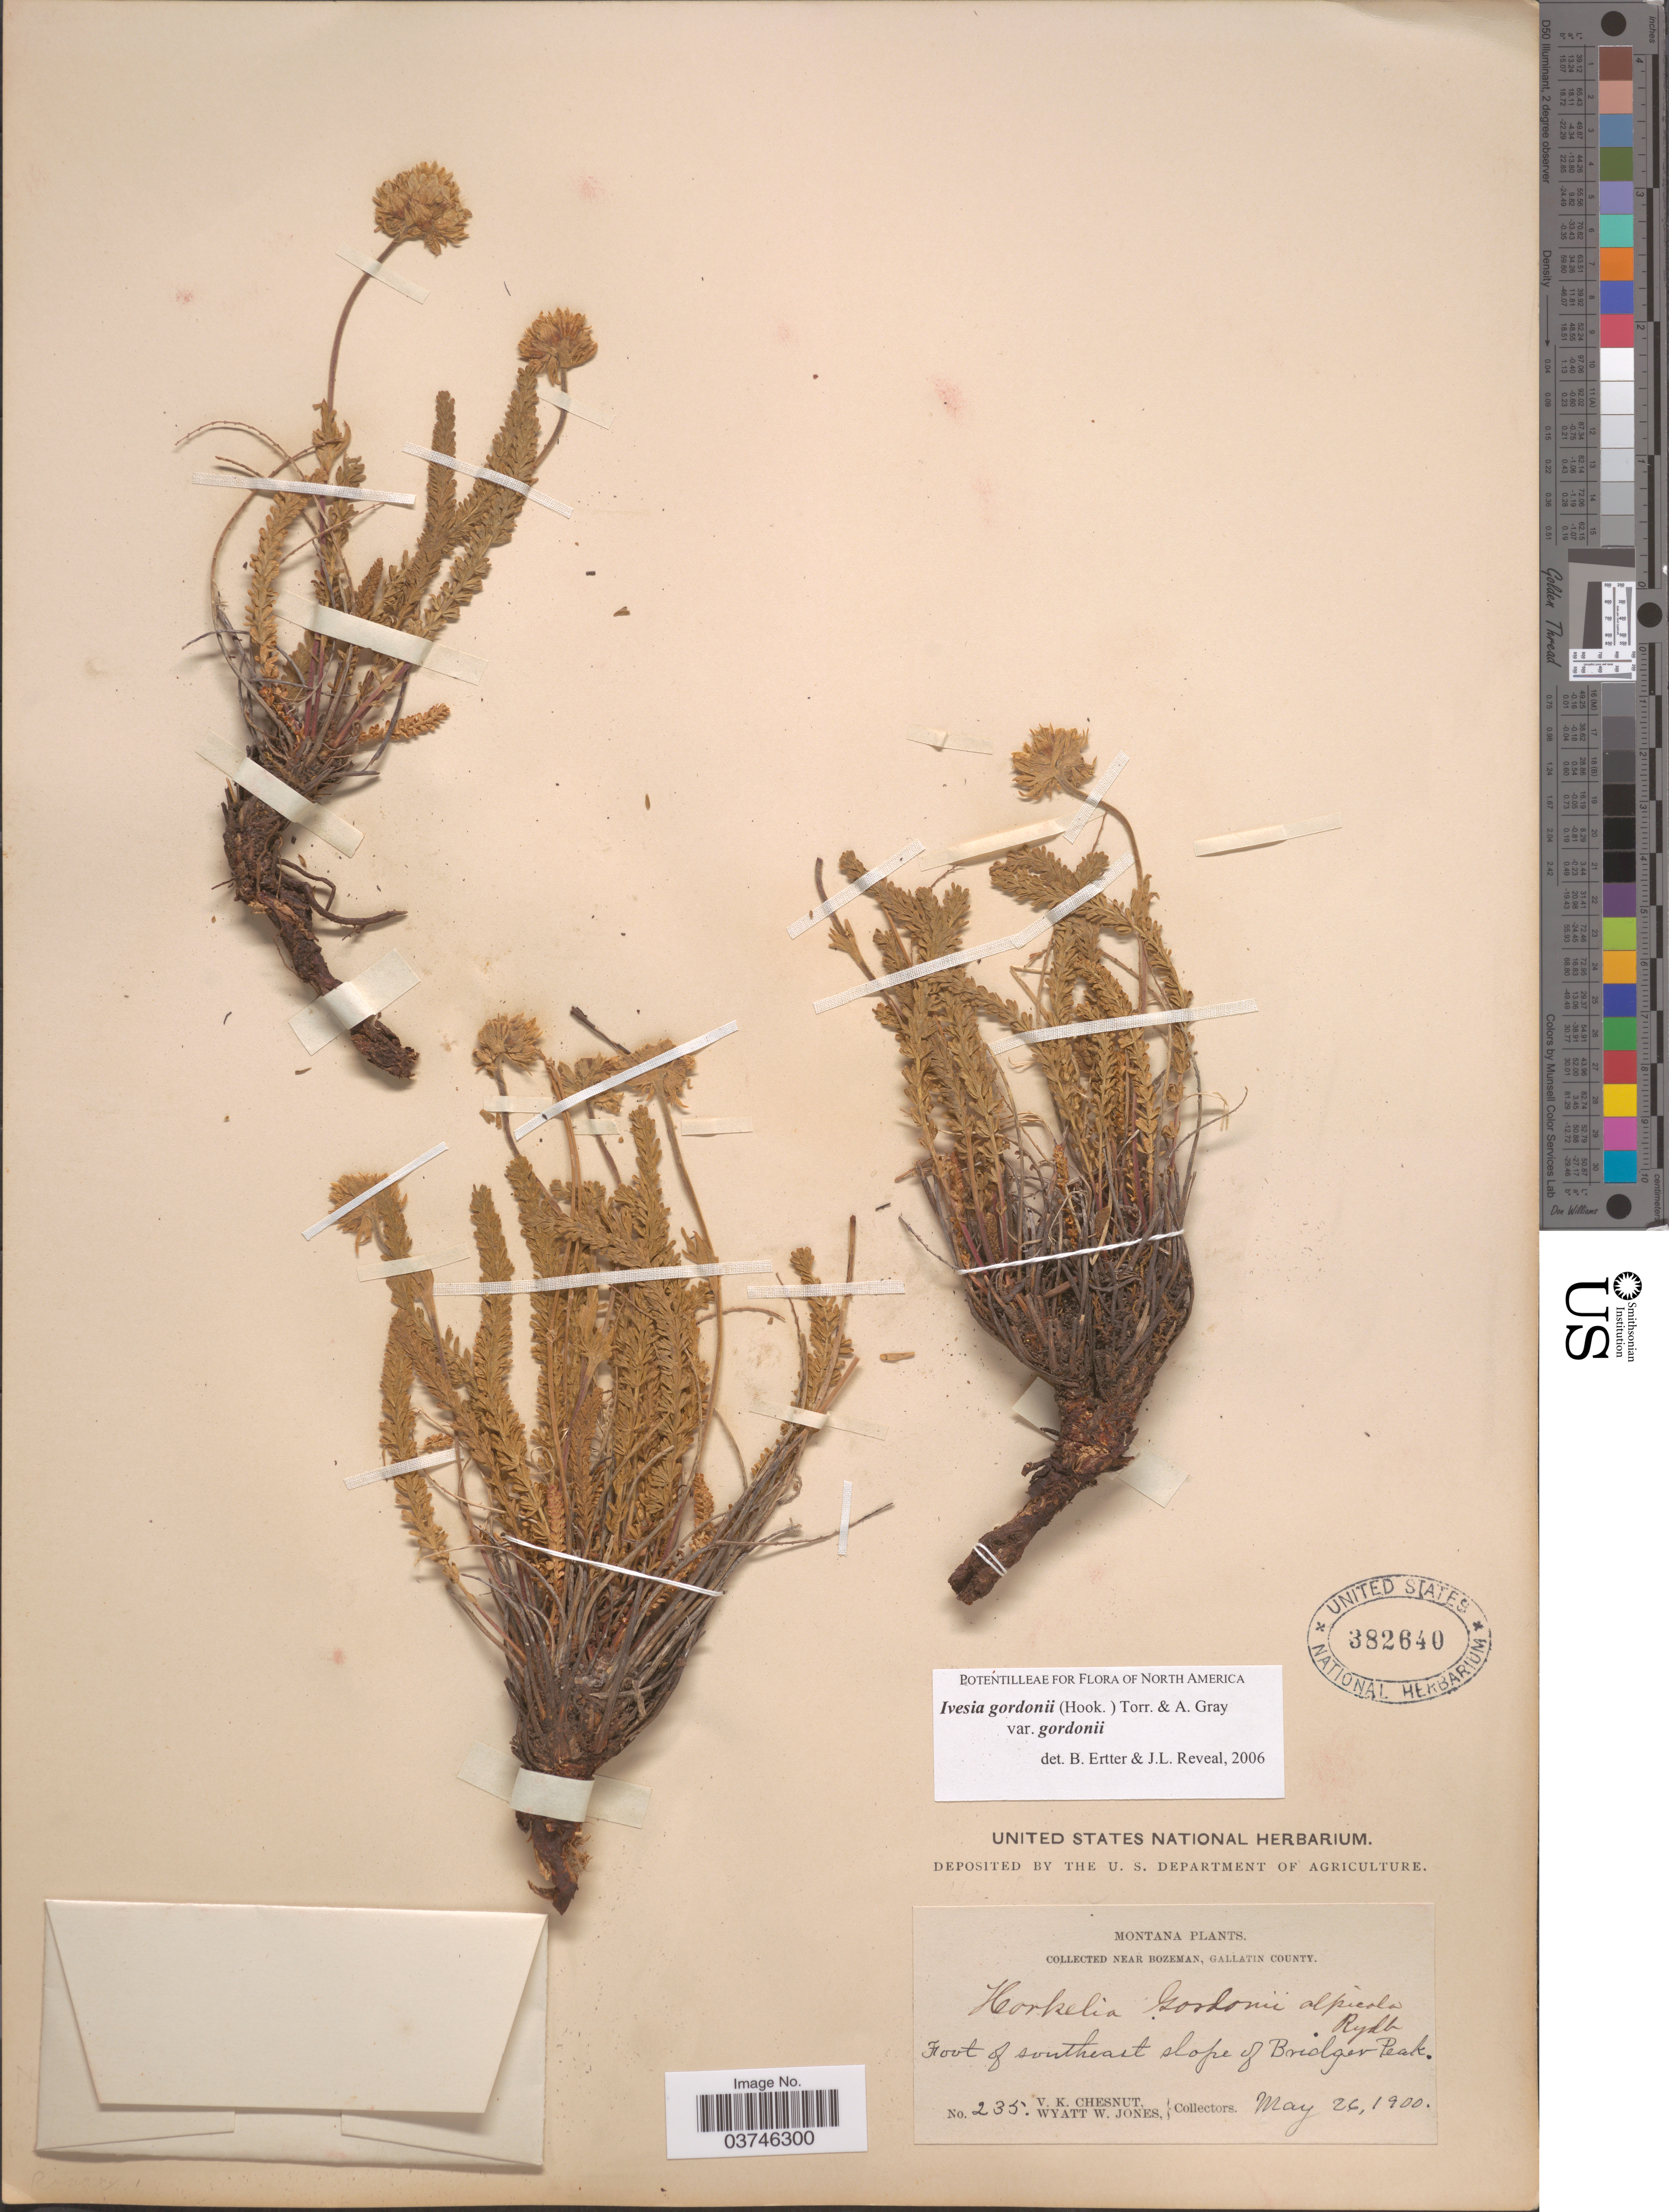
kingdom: Plantae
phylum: Tracheophyta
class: Magnoliopsida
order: Rosales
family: Rosaceae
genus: Potentilla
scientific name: Potentilla gordonii var. gordonii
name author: (Hook.) Greene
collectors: V. K. Chestnut & W. W. Jones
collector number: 235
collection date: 1900-05-26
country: United States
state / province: Montana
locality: Near Bozeman, Gallatin County. Foot of southeast slope of Bridger Peak.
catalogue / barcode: US 382640